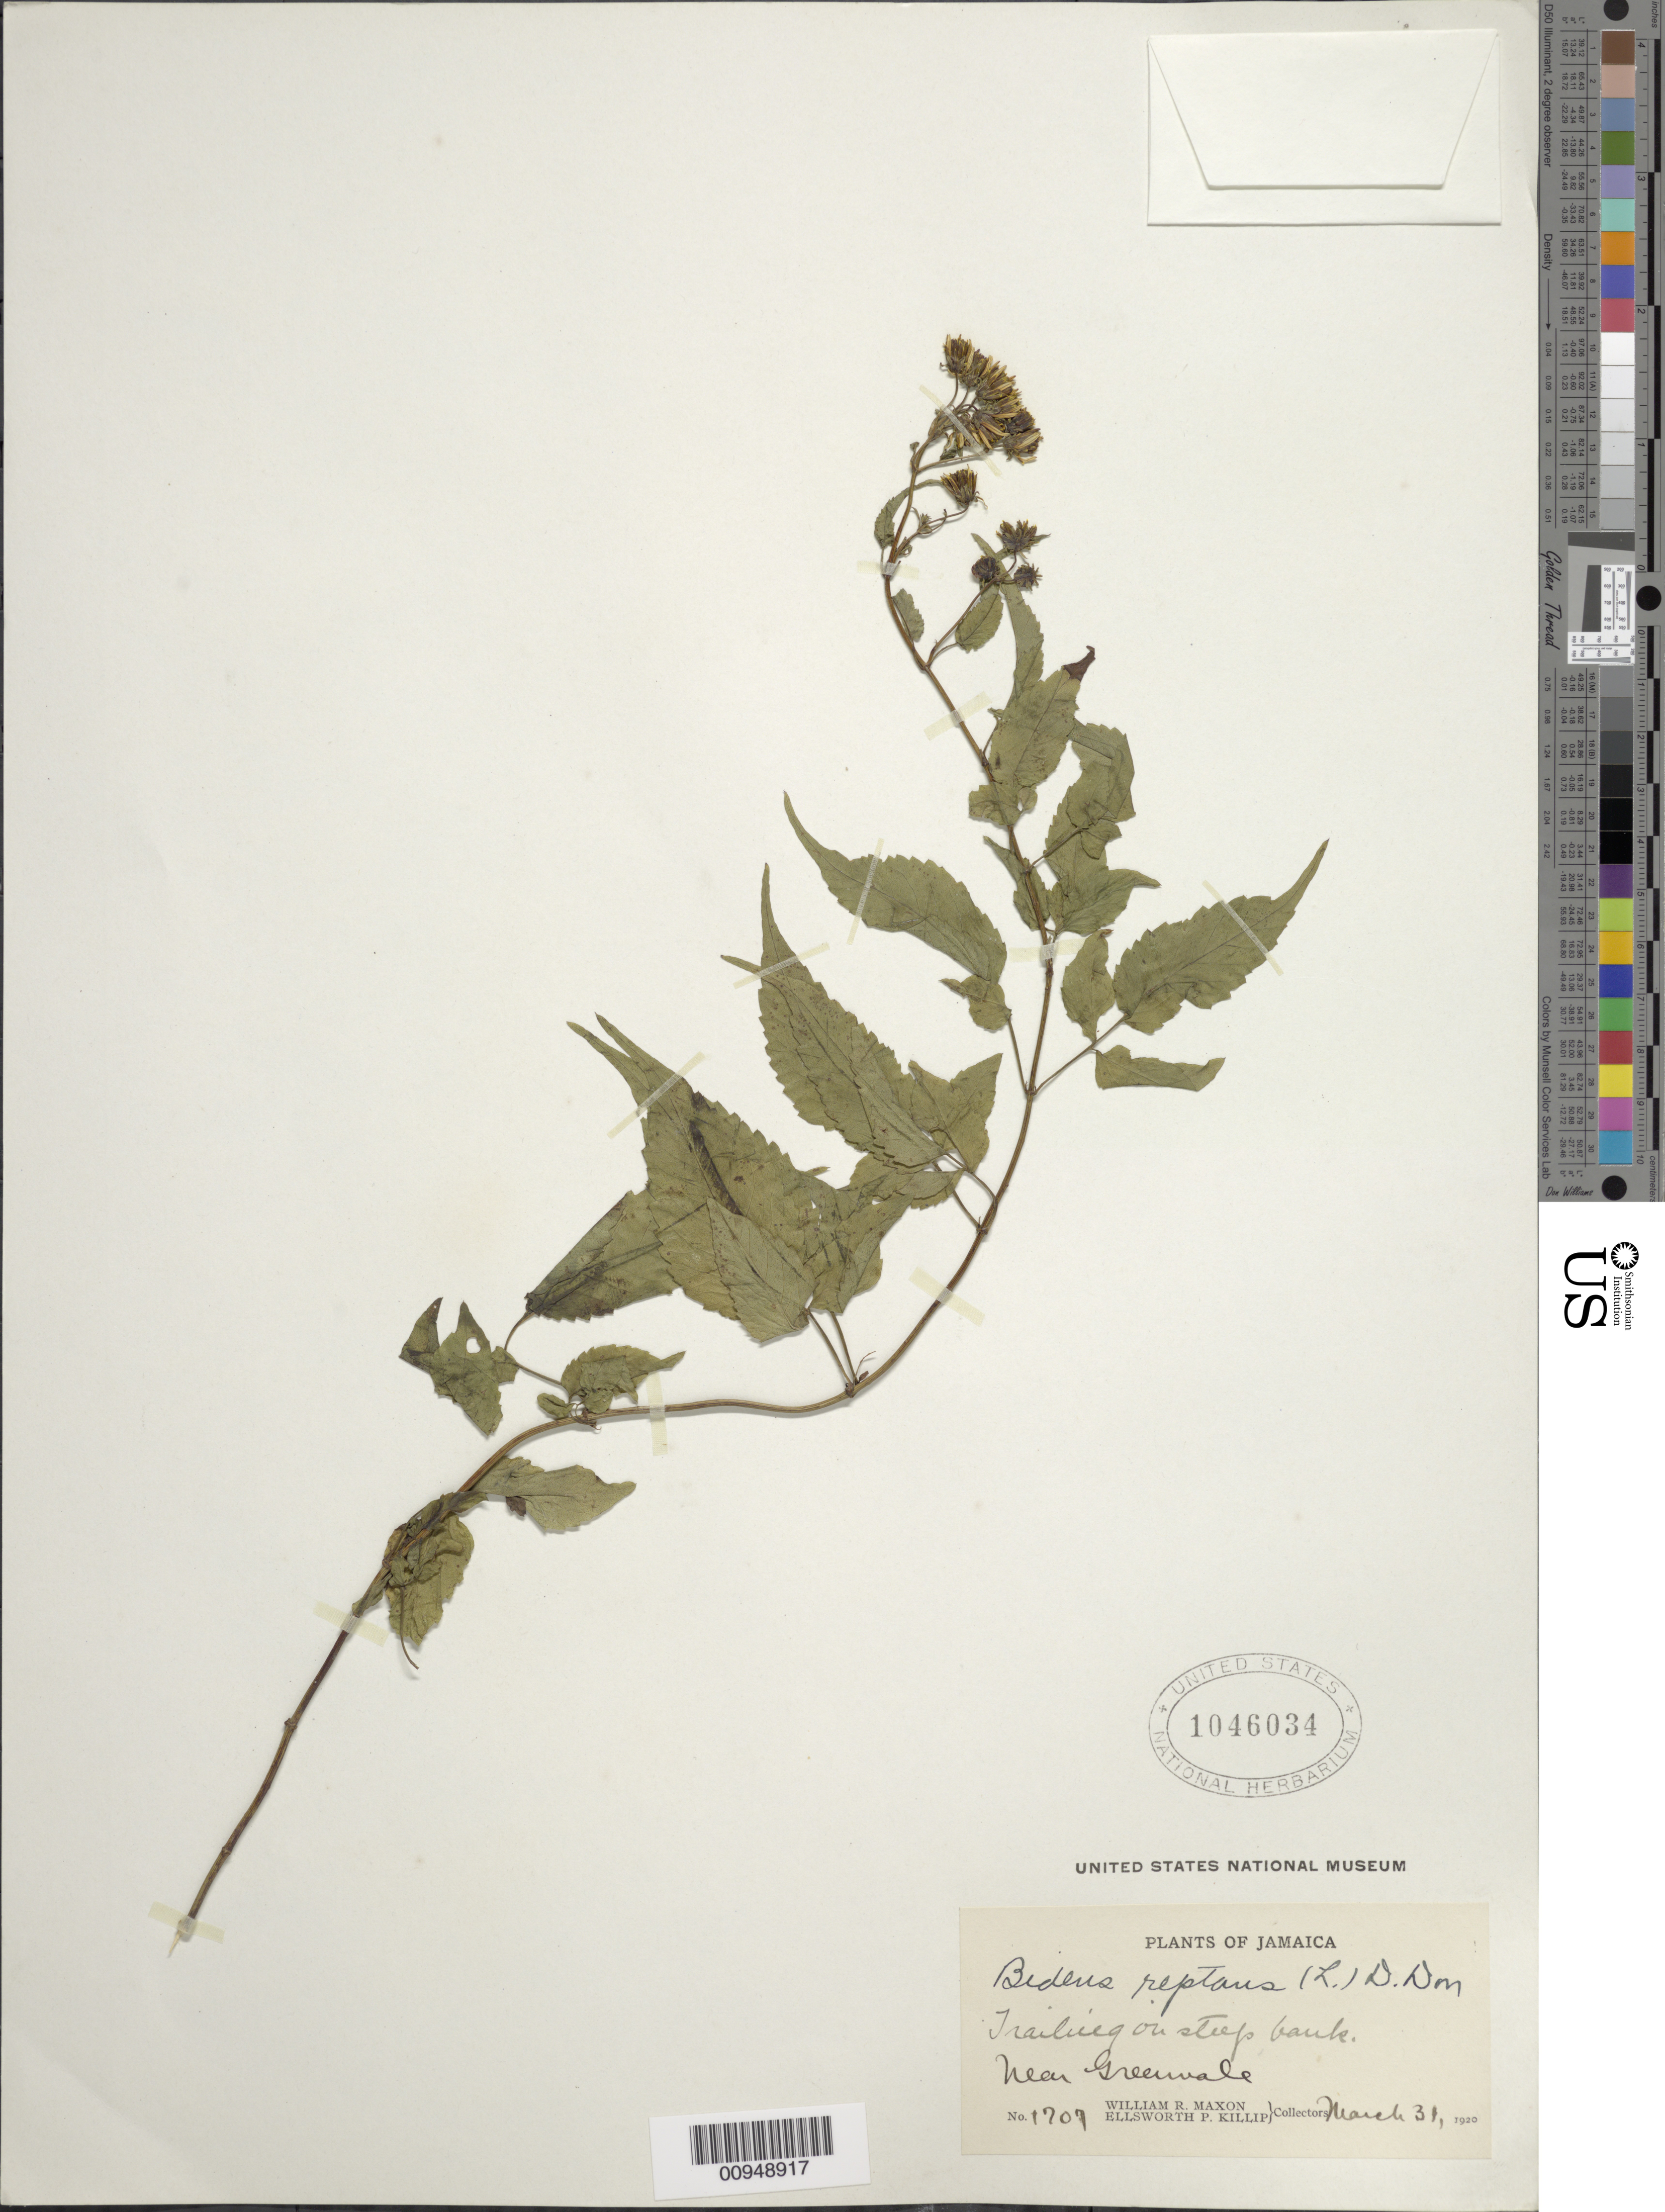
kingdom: Plantae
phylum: Tracheophyta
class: Magnoliopsida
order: Asterales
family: Asteraceae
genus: Bidens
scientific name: Bidens reptans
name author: (L.) G. Don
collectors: W. R. Maxon & E. P. Killip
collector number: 1707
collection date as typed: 31 Mar 1920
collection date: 1920-03-31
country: Jamaica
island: Jamaica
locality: Near Greenvale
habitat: On steep bank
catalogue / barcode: US 1046034